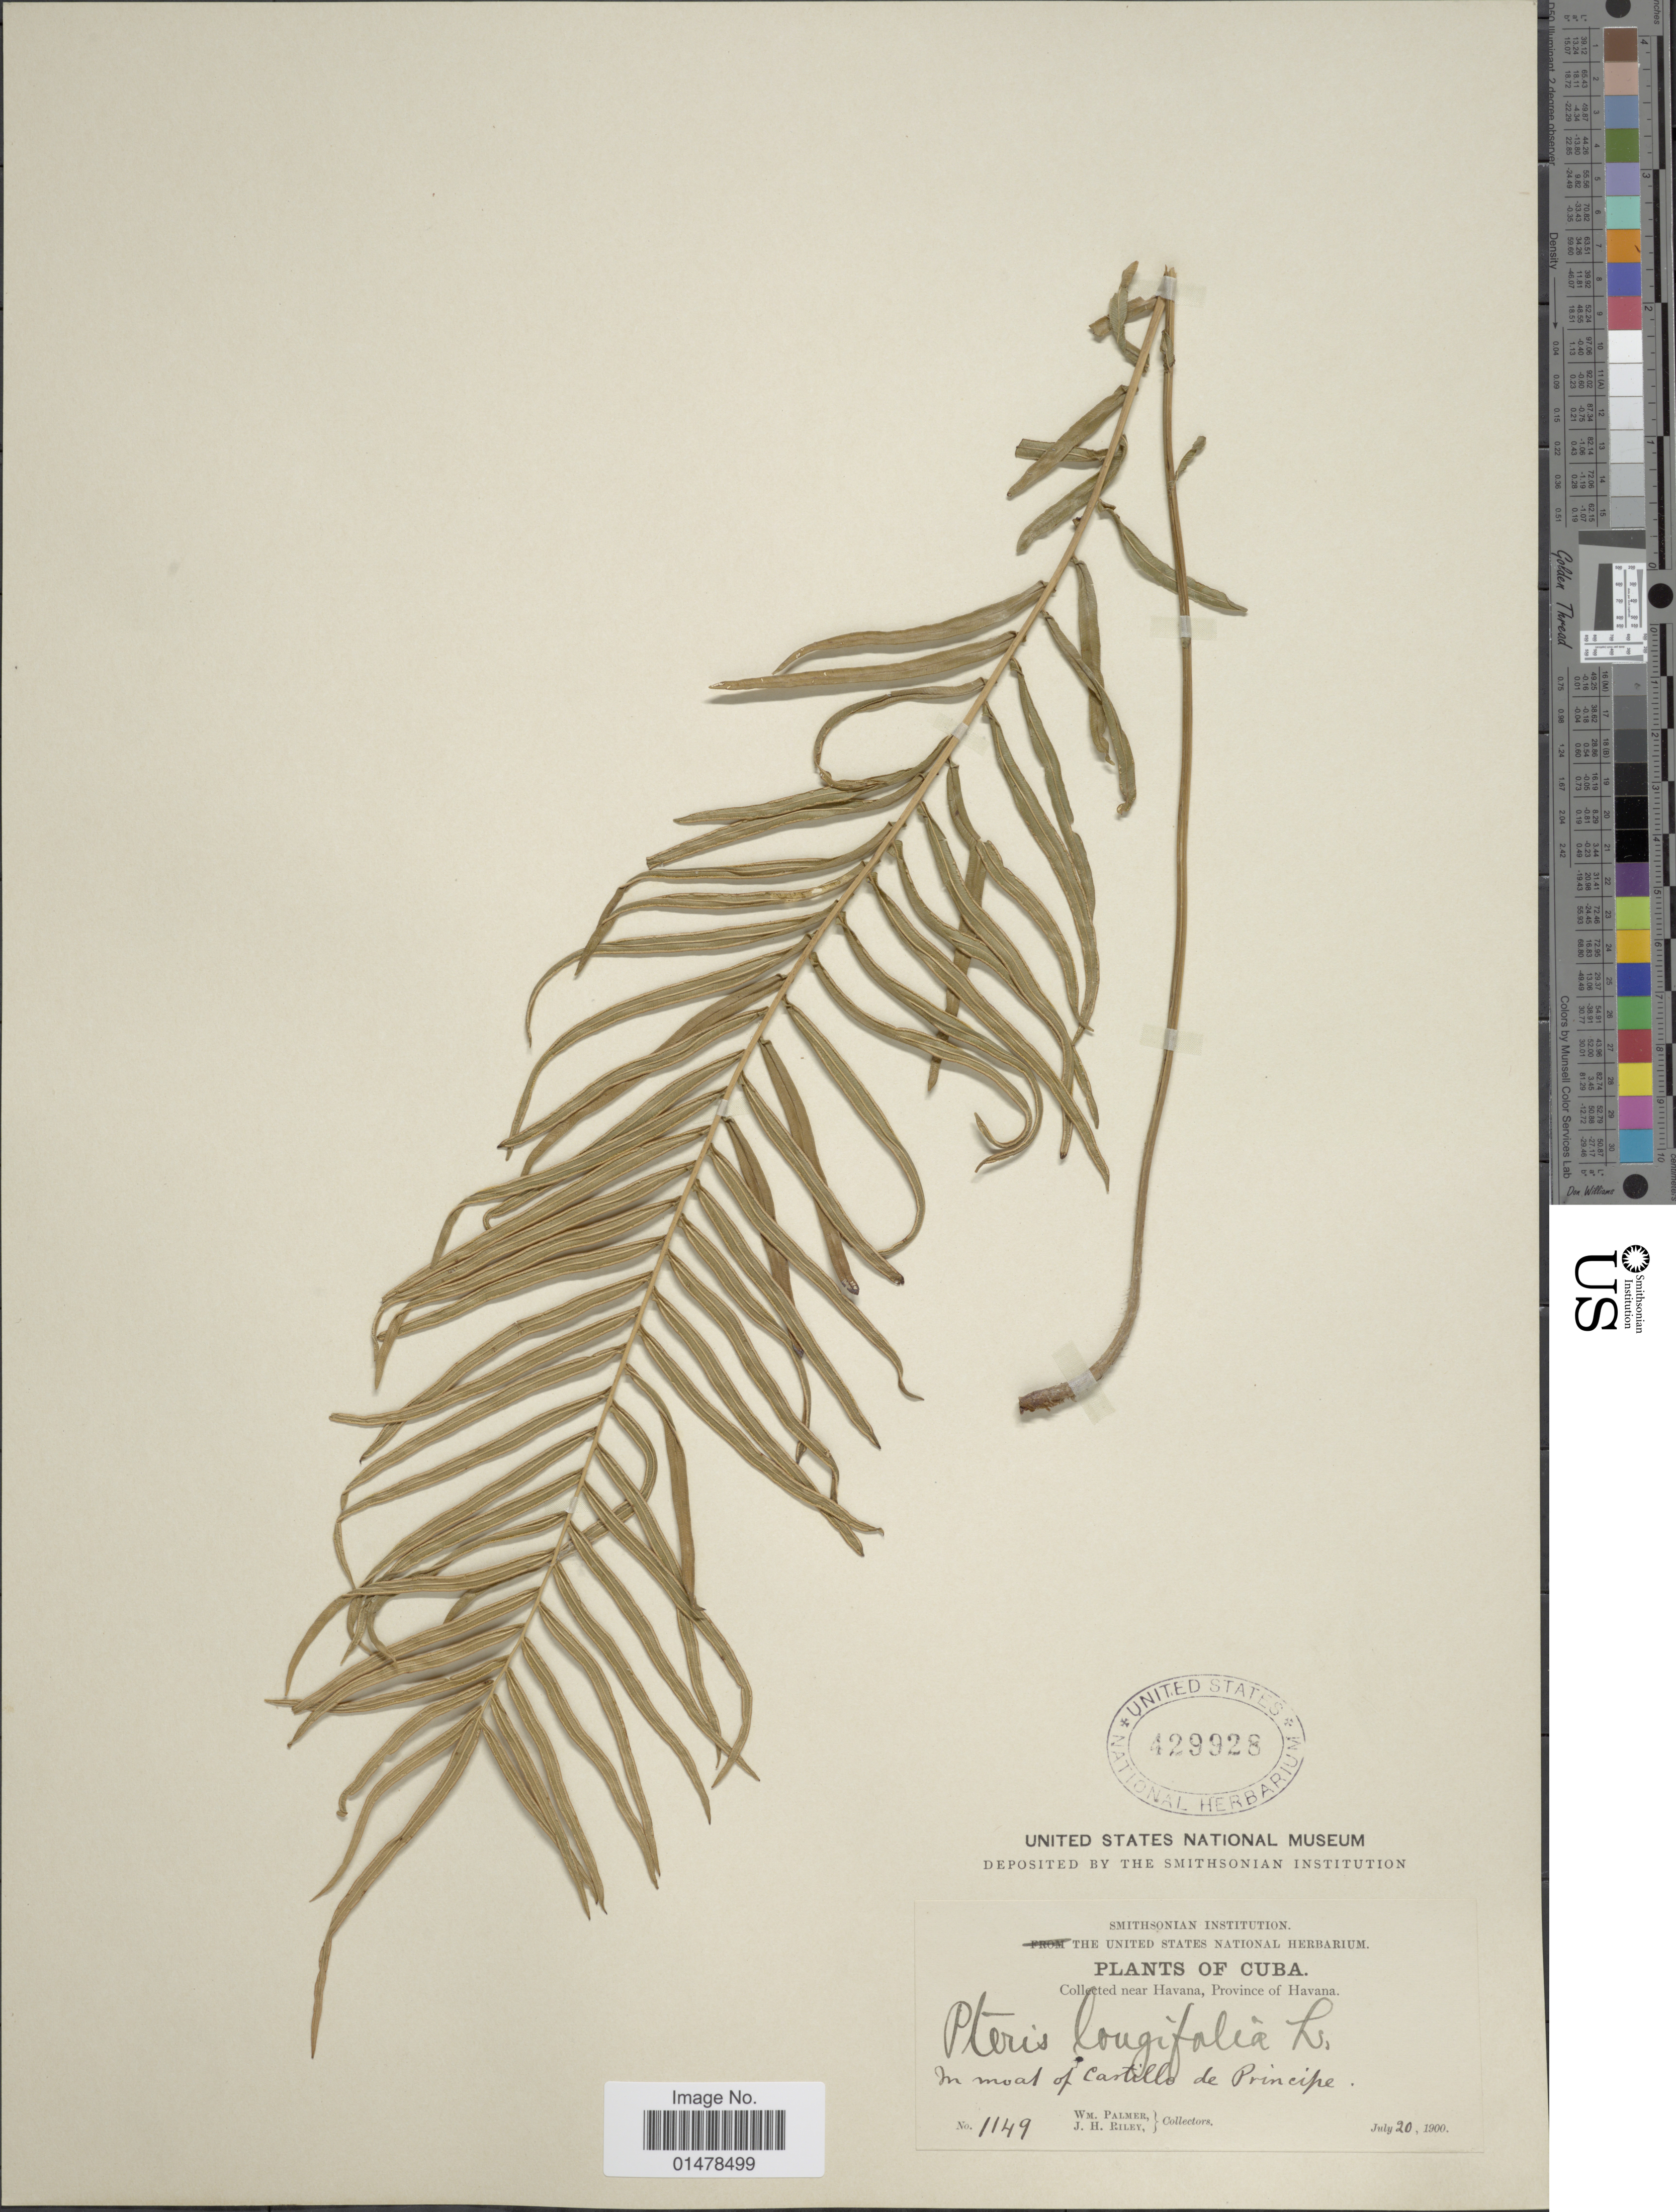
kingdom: Plantae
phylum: Tracheophyta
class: Polypodiopsida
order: Polypodiales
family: Pteridaceae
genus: Pteris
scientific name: Pteris bahamenis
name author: (J. Agardh) Fée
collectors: W. Palmer & J. H. Riley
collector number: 1149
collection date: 1900-07-20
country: Cuba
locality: Near Havana, Province of Havana, In moat of Castillo de Principe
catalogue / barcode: US 429928